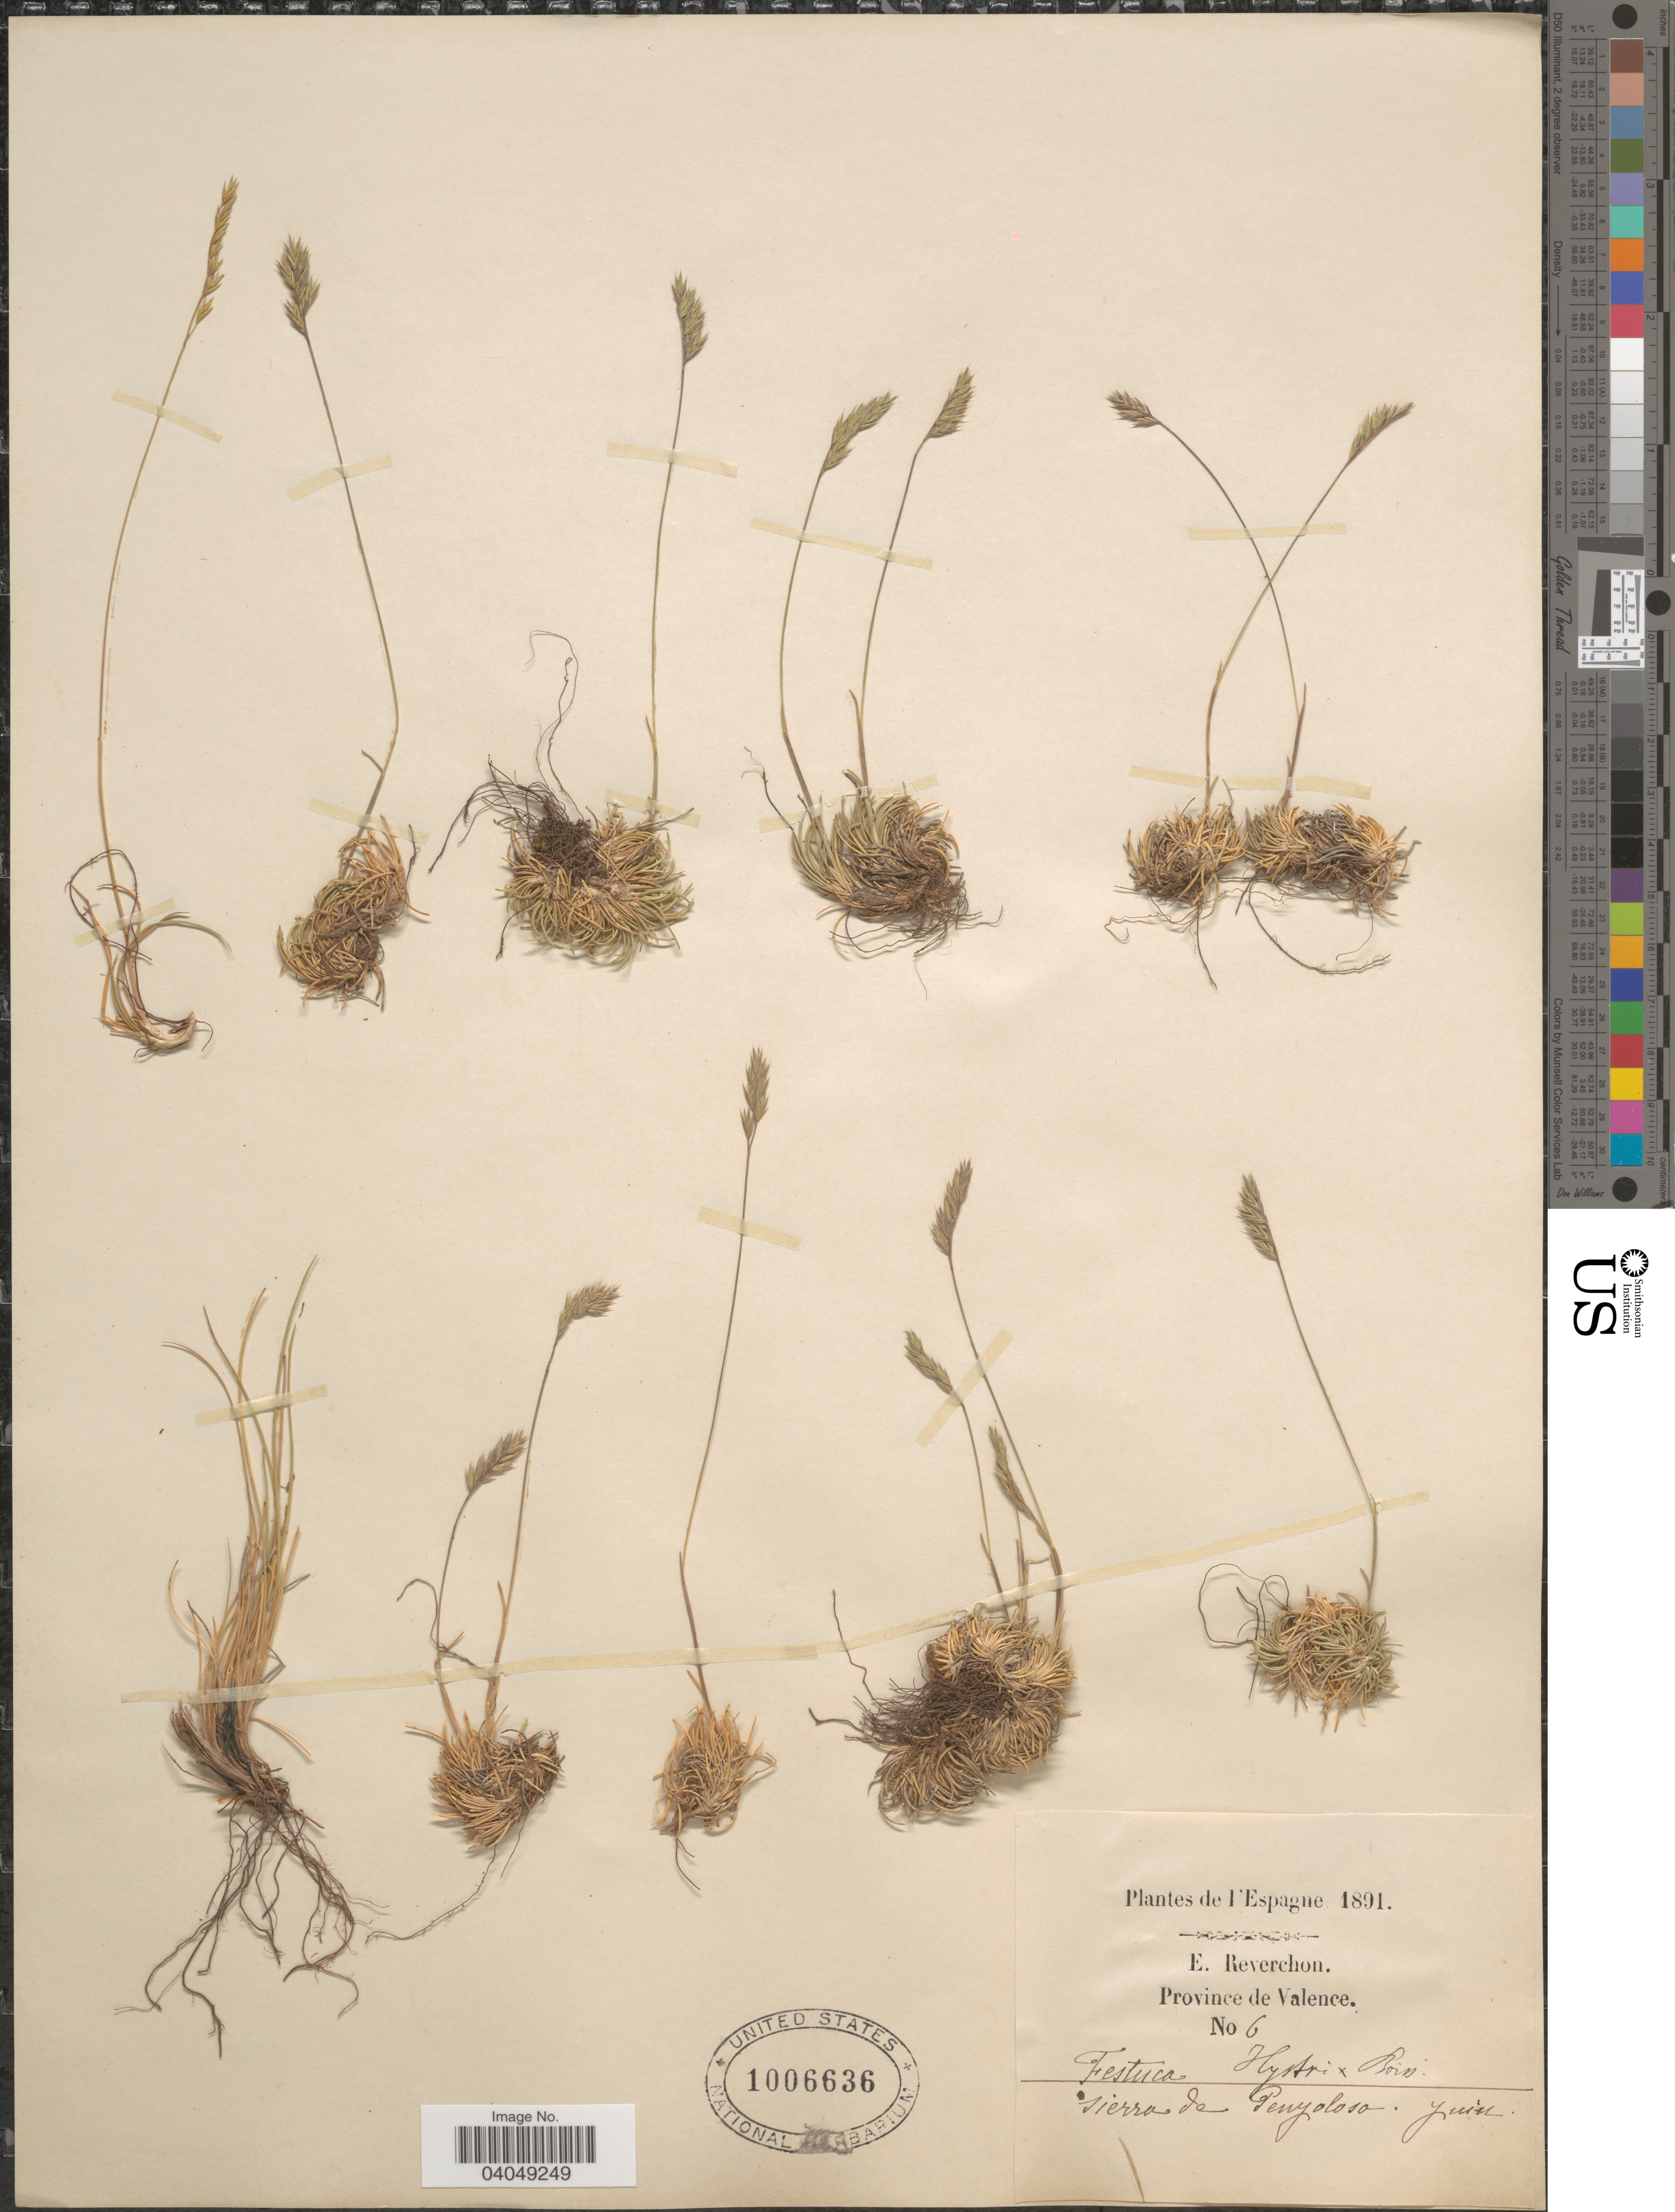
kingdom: Plantae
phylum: Tracheophyta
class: Liliopsida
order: Poales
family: Poaceae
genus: Festuca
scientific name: Festuca hystrix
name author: Boiss.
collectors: E. Reverchon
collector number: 6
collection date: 1891-06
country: Spain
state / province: Valenciana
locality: L'Espagne. Province de Valence. Sierra de Penyagolosa.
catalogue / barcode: US 1006636